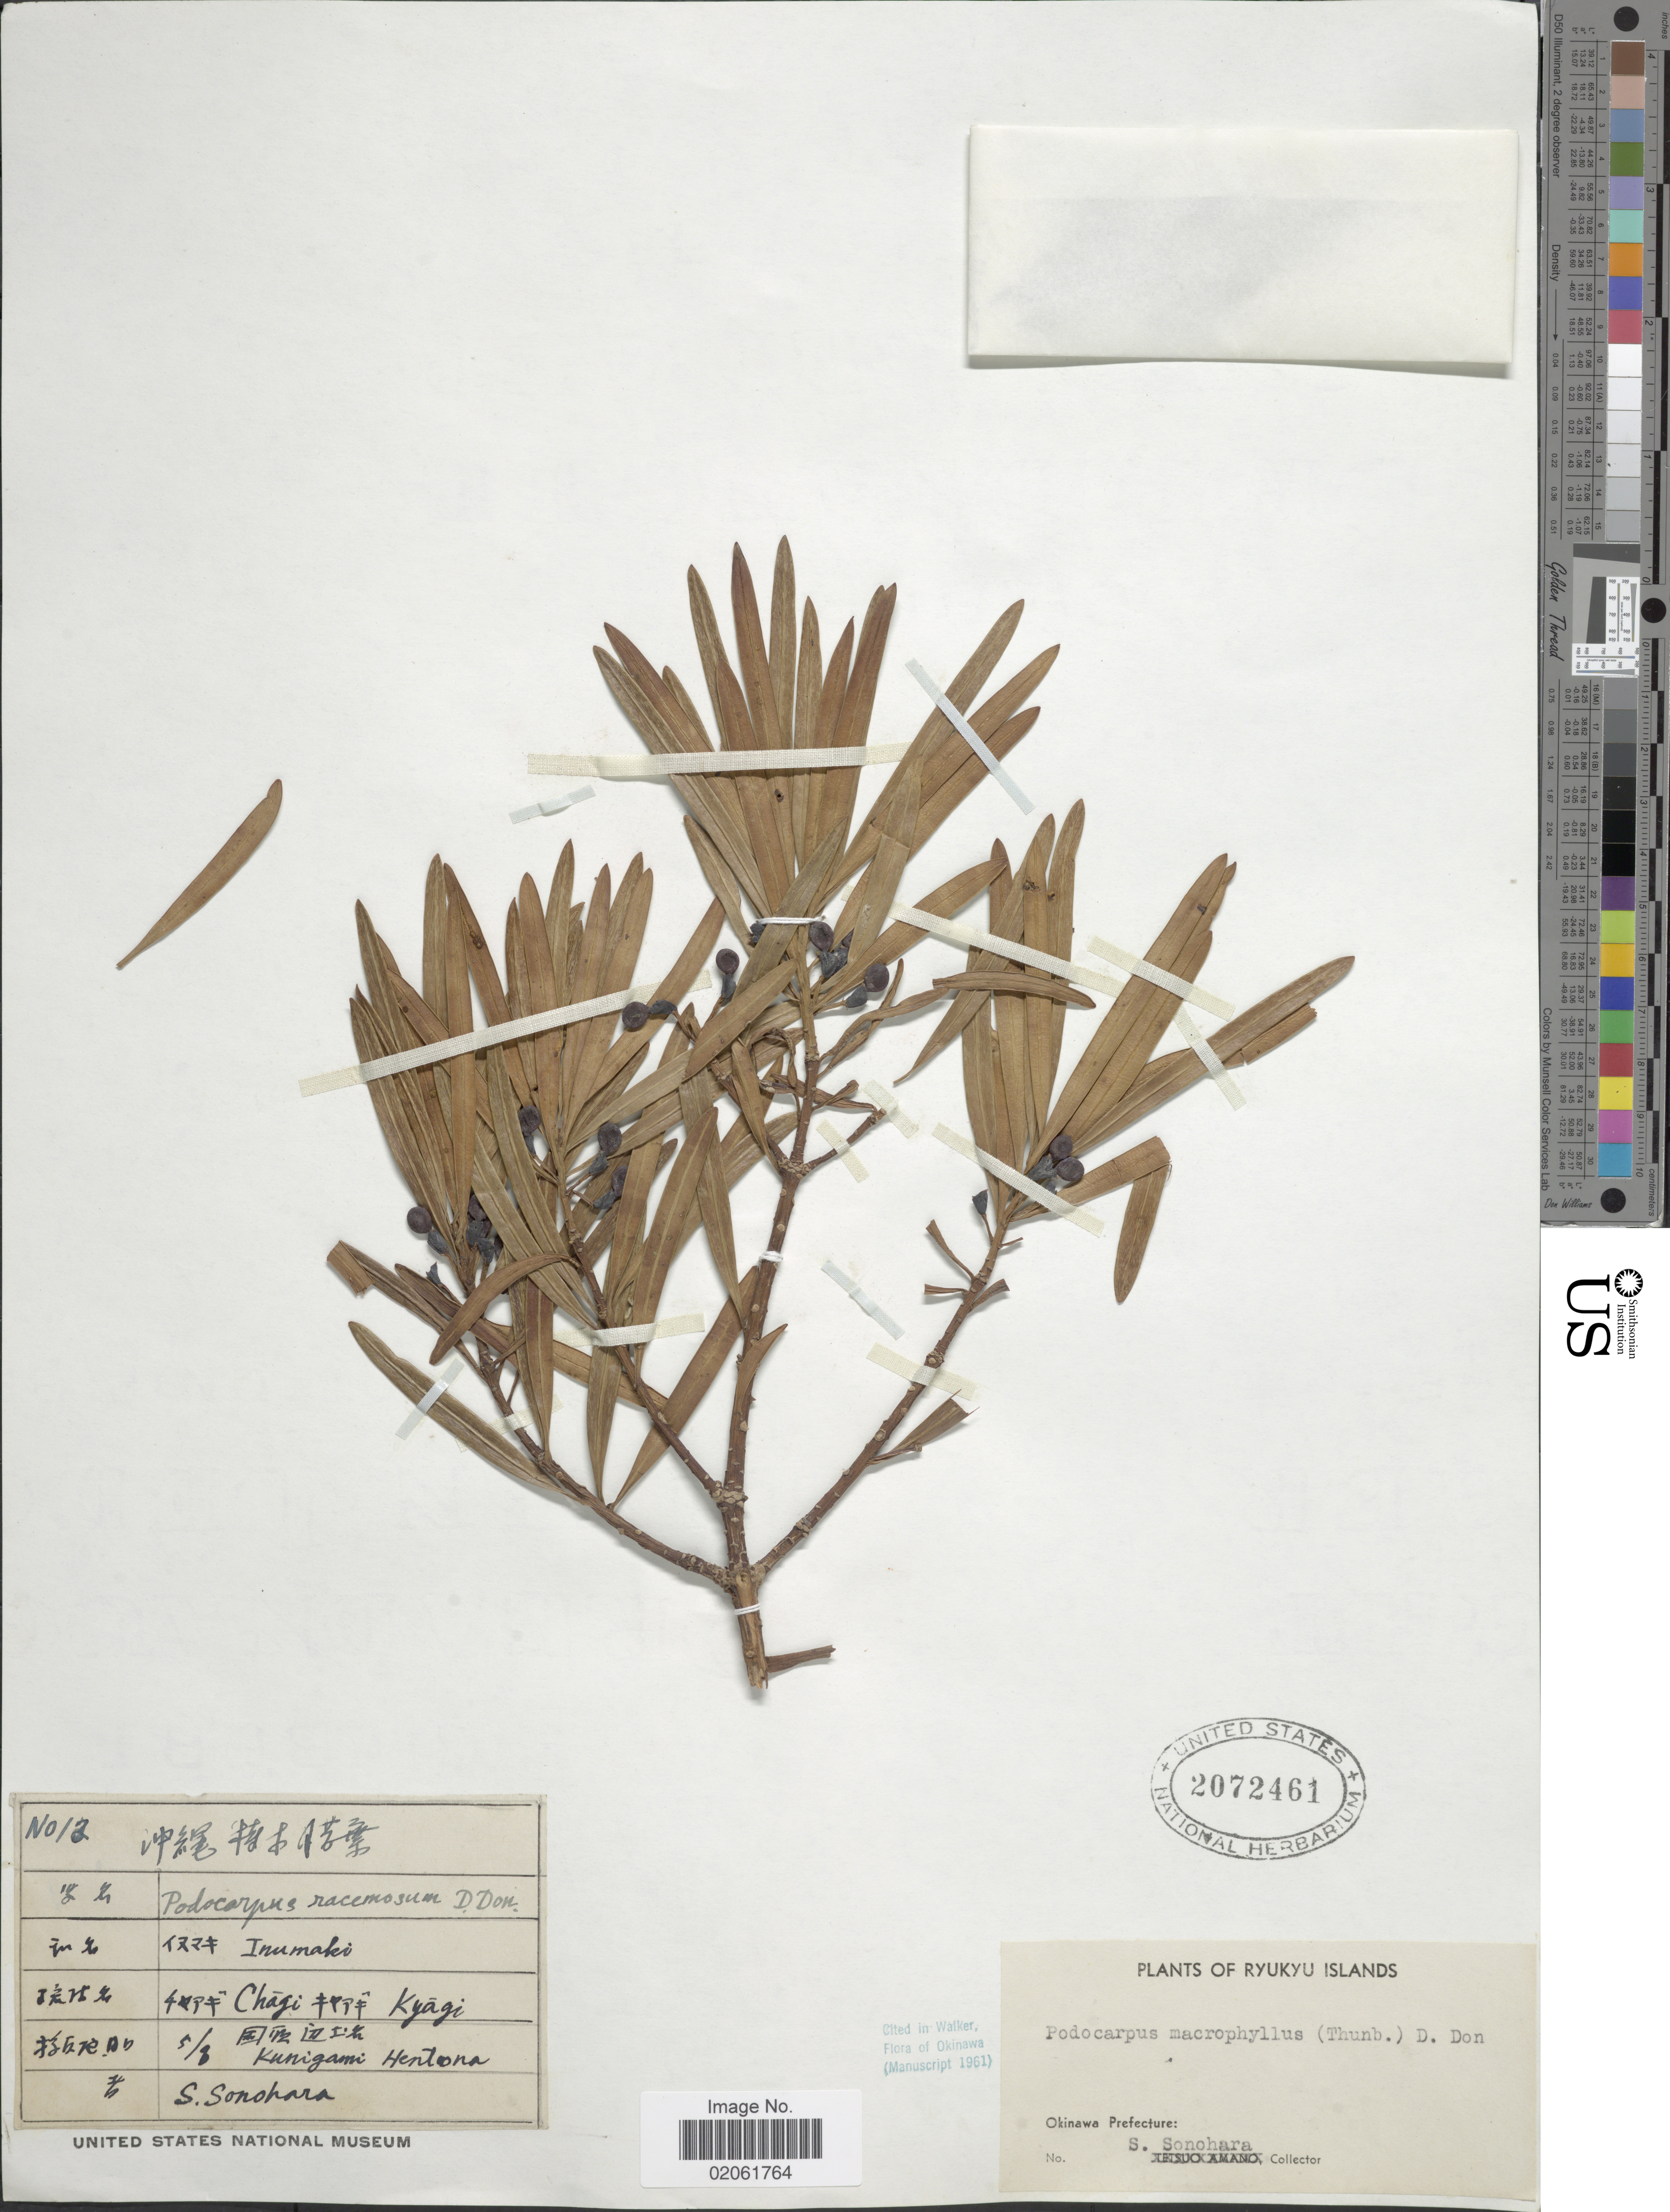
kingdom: Plantae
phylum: Tracheophyta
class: Pinopsida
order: Pinales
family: Podocarpaceae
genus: Podocarpus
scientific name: Podocarpus chinensis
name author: Wall. ex J. Forbes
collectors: S. Sonohara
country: Japan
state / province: Okinawa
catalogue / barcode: US 2072461